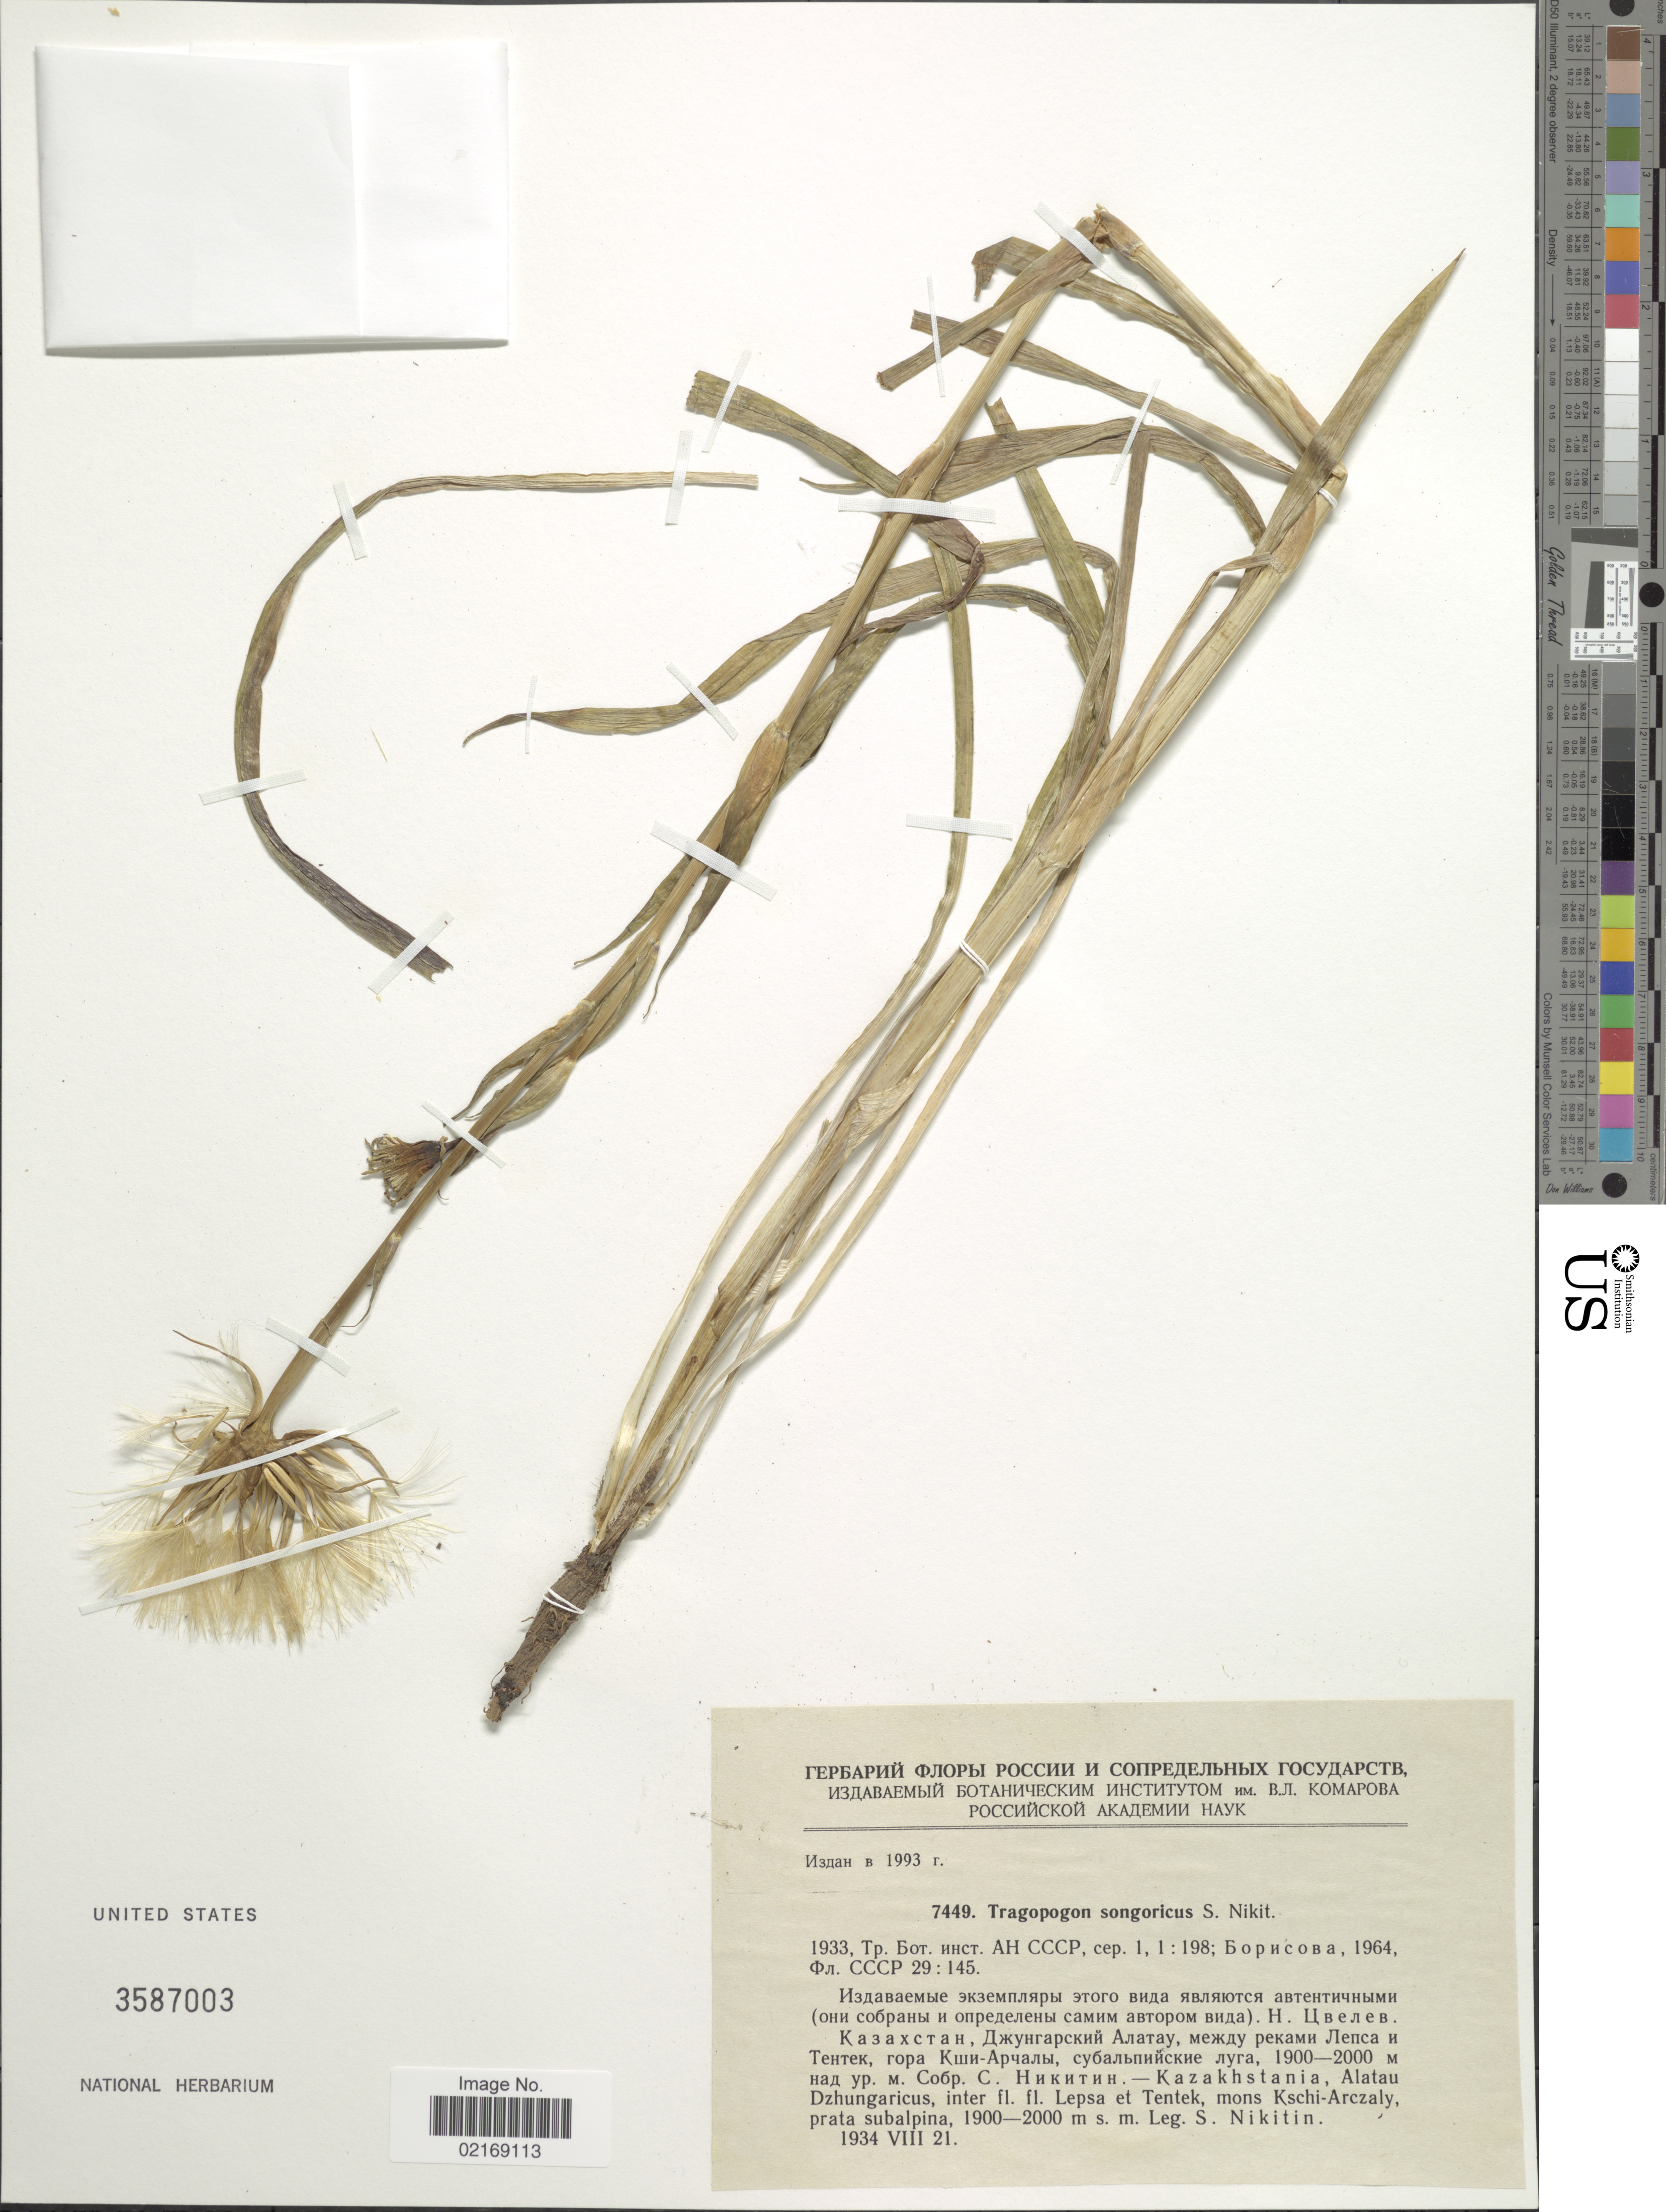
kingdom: Plantae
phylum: Tracheophyta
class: Magnoliopsida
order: Asterales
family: Asteraceae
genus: Tragopogon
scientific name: Tragopogon songoricus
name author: S.A. Nikitin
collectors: S. Nikitin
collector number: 7449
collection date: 1934-08-21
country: Kazakhstan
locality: Alatau Dzhungaricus, inter fl. fl. Lepsa et Tentek, mons Kschi-Arczaly, prata subalpina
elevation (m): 1900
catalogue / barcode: US 3587003